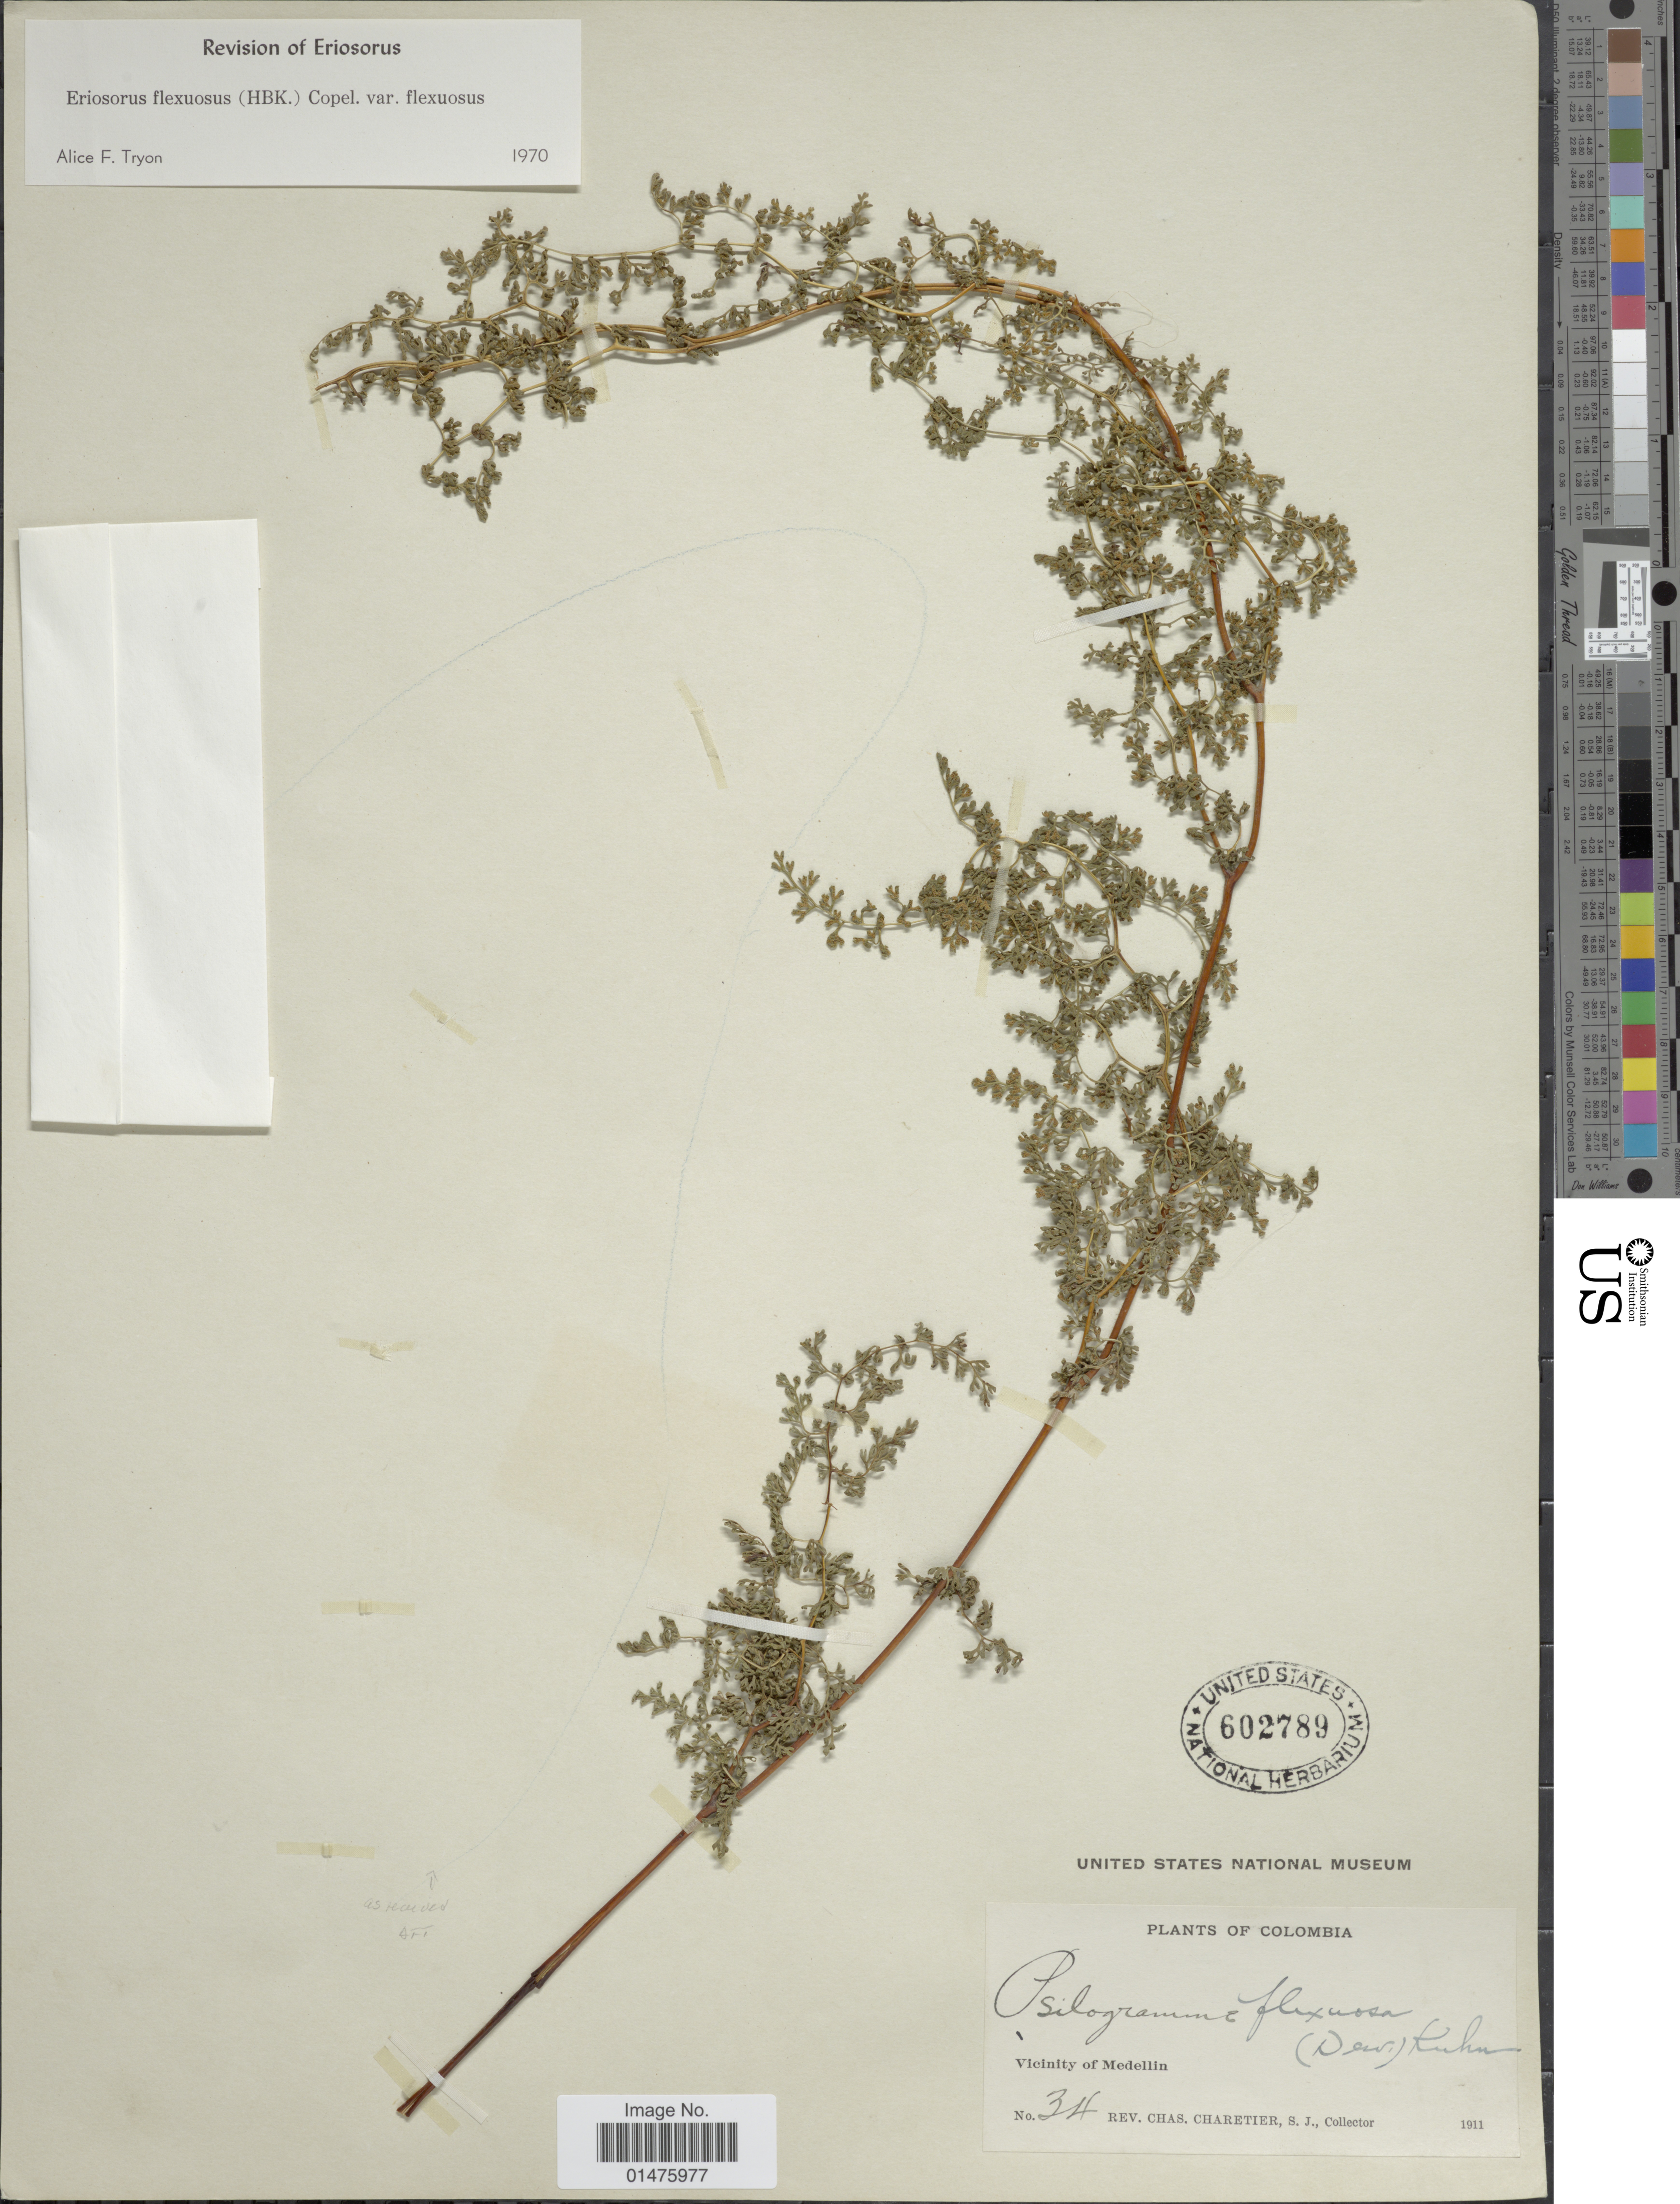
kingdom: Plantae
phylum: Tracheophyta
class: Polypodiopsida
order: Polypodiales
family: Pteridaceae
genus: Jamesonia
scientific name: Jamesonia flexuosa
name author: (Humb. & Bonpl.) Christenh.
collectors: C. Charetier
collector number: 34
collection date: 1911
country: Colombia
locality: Vicinity of Medellin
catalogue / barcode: US 602789